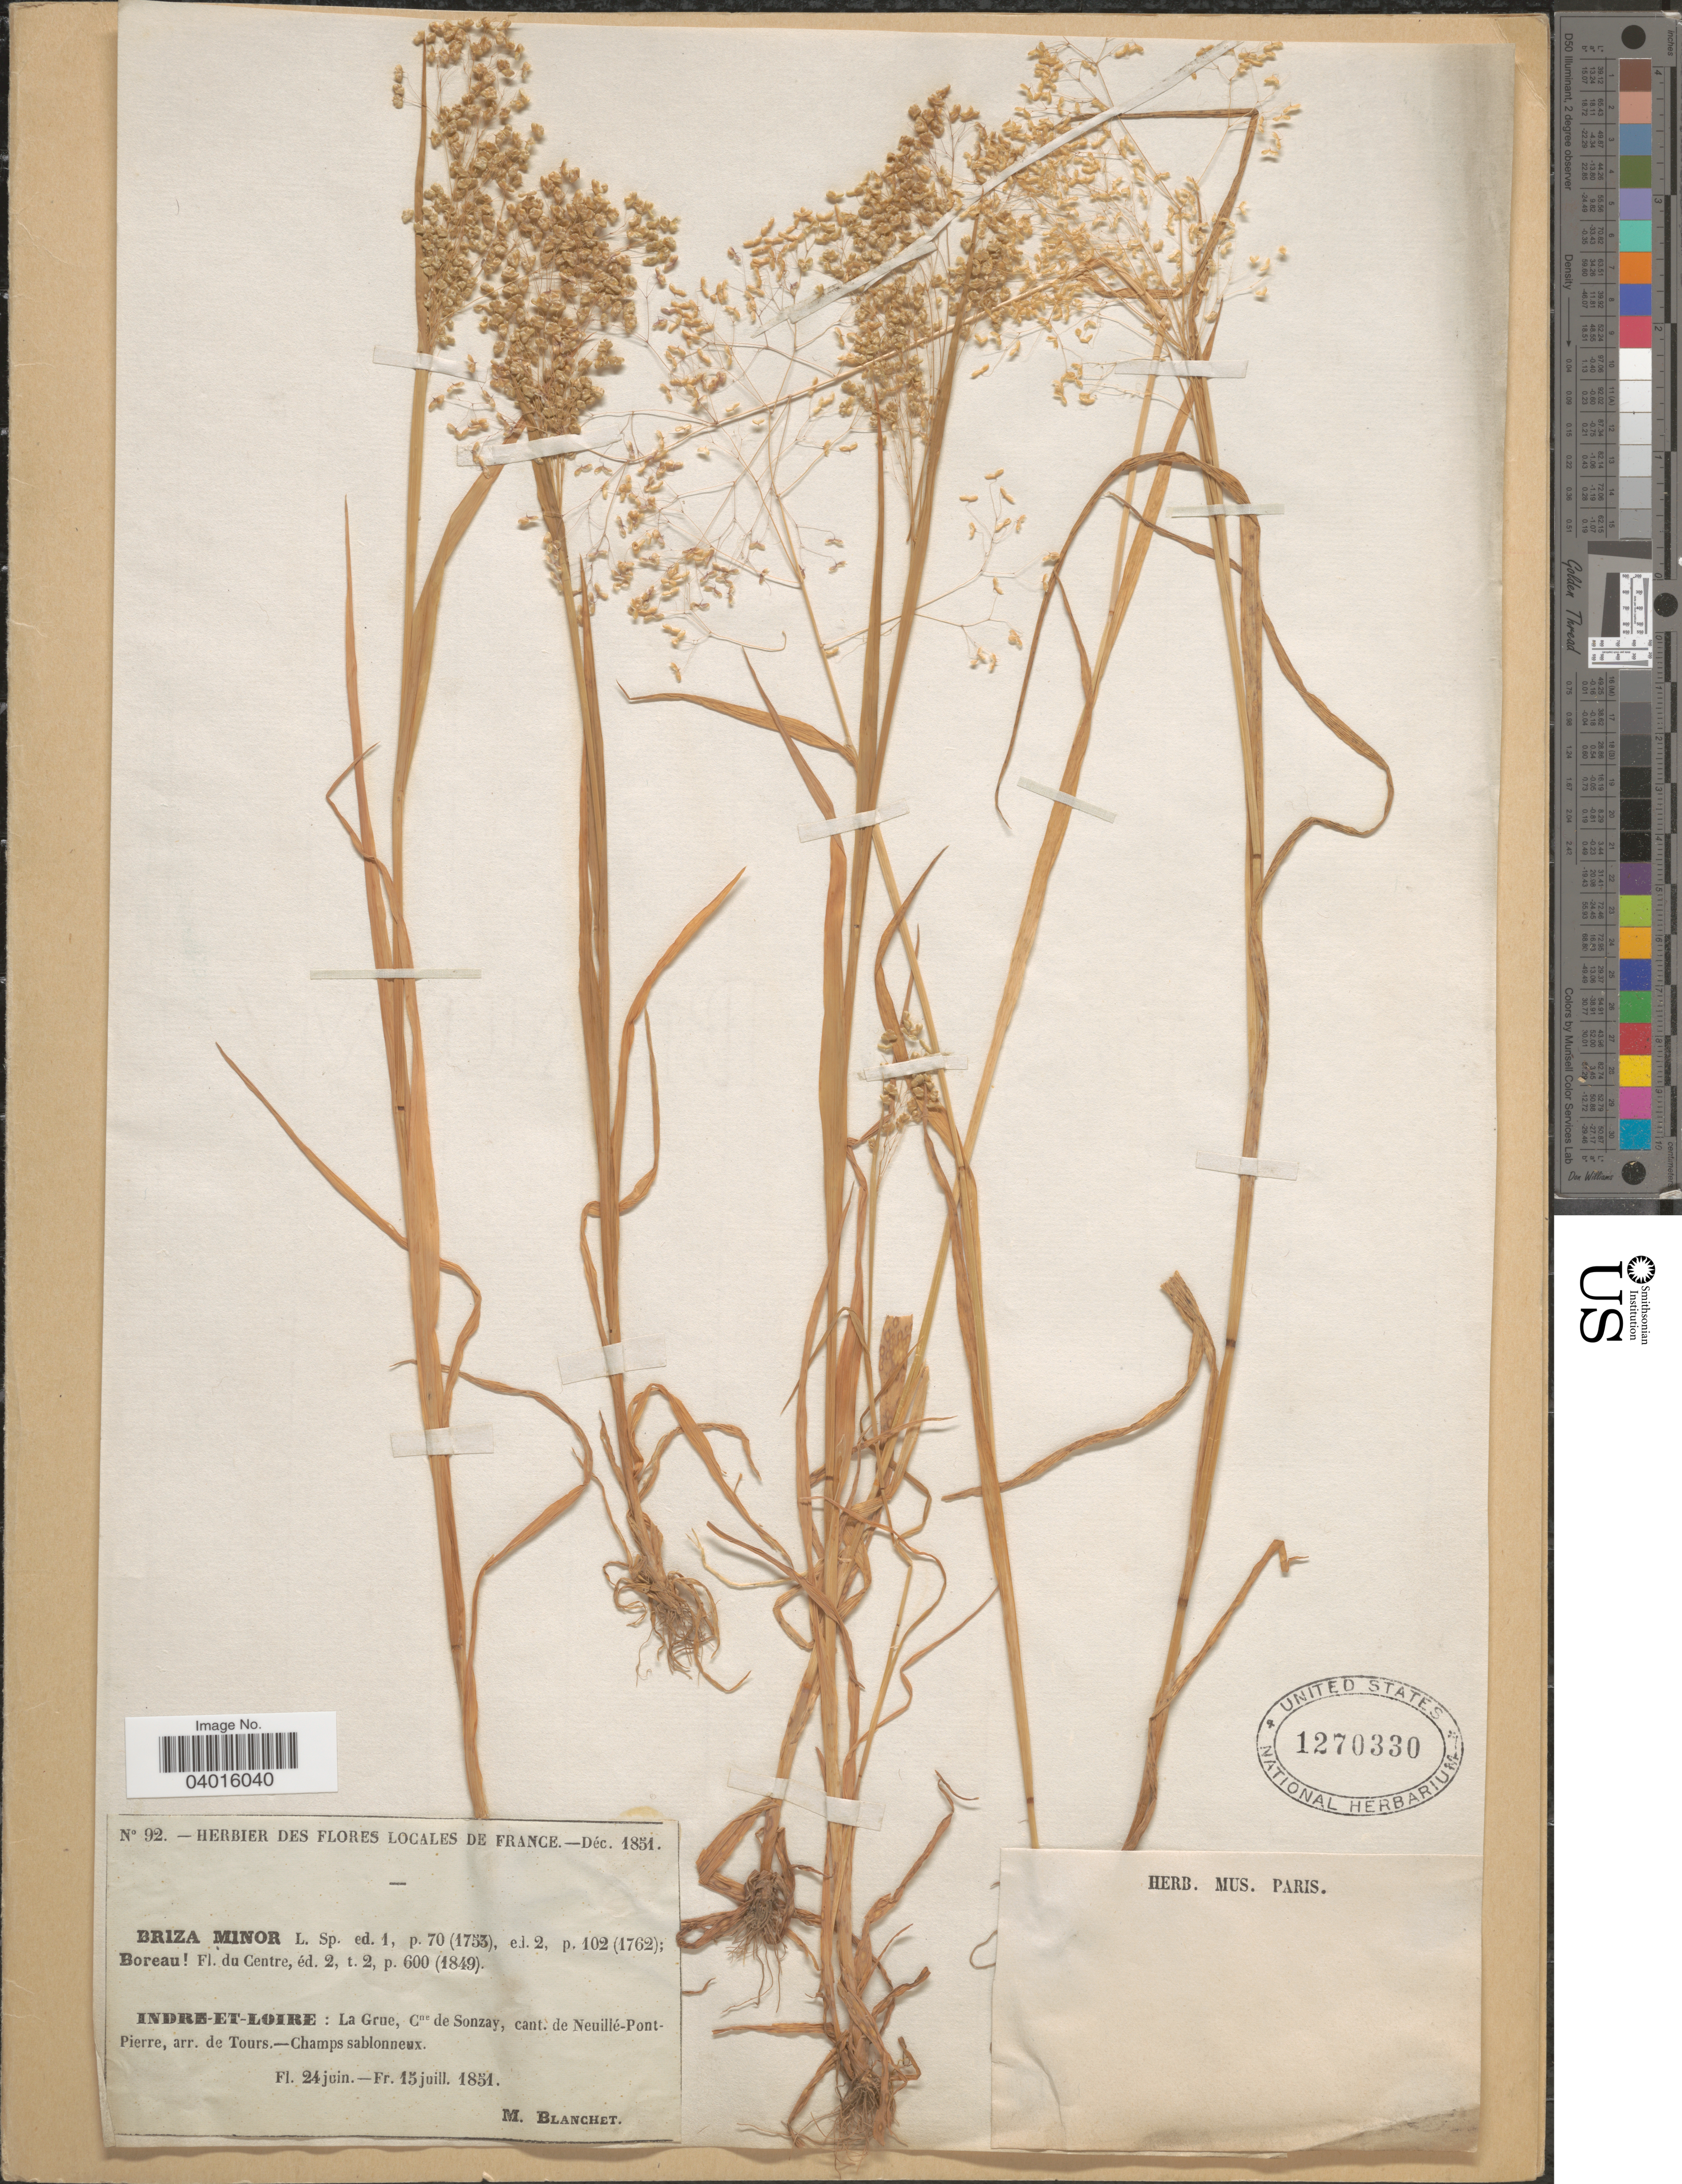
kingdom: Plantae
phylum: Tracheophyta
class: Liliopsida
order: Poales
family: Poaceae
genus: Briza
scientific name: Briza minor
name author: L.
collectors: M. Blanchet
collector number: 92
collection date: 1851-06-24/1851-07-15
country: France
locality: Indre-et-Loire : La Grue, Cne de Sonzay, cant. de Neuillé-Pont-Pierre, arr. de Tours.-Champs sablonneux.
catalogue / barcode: US 1270330